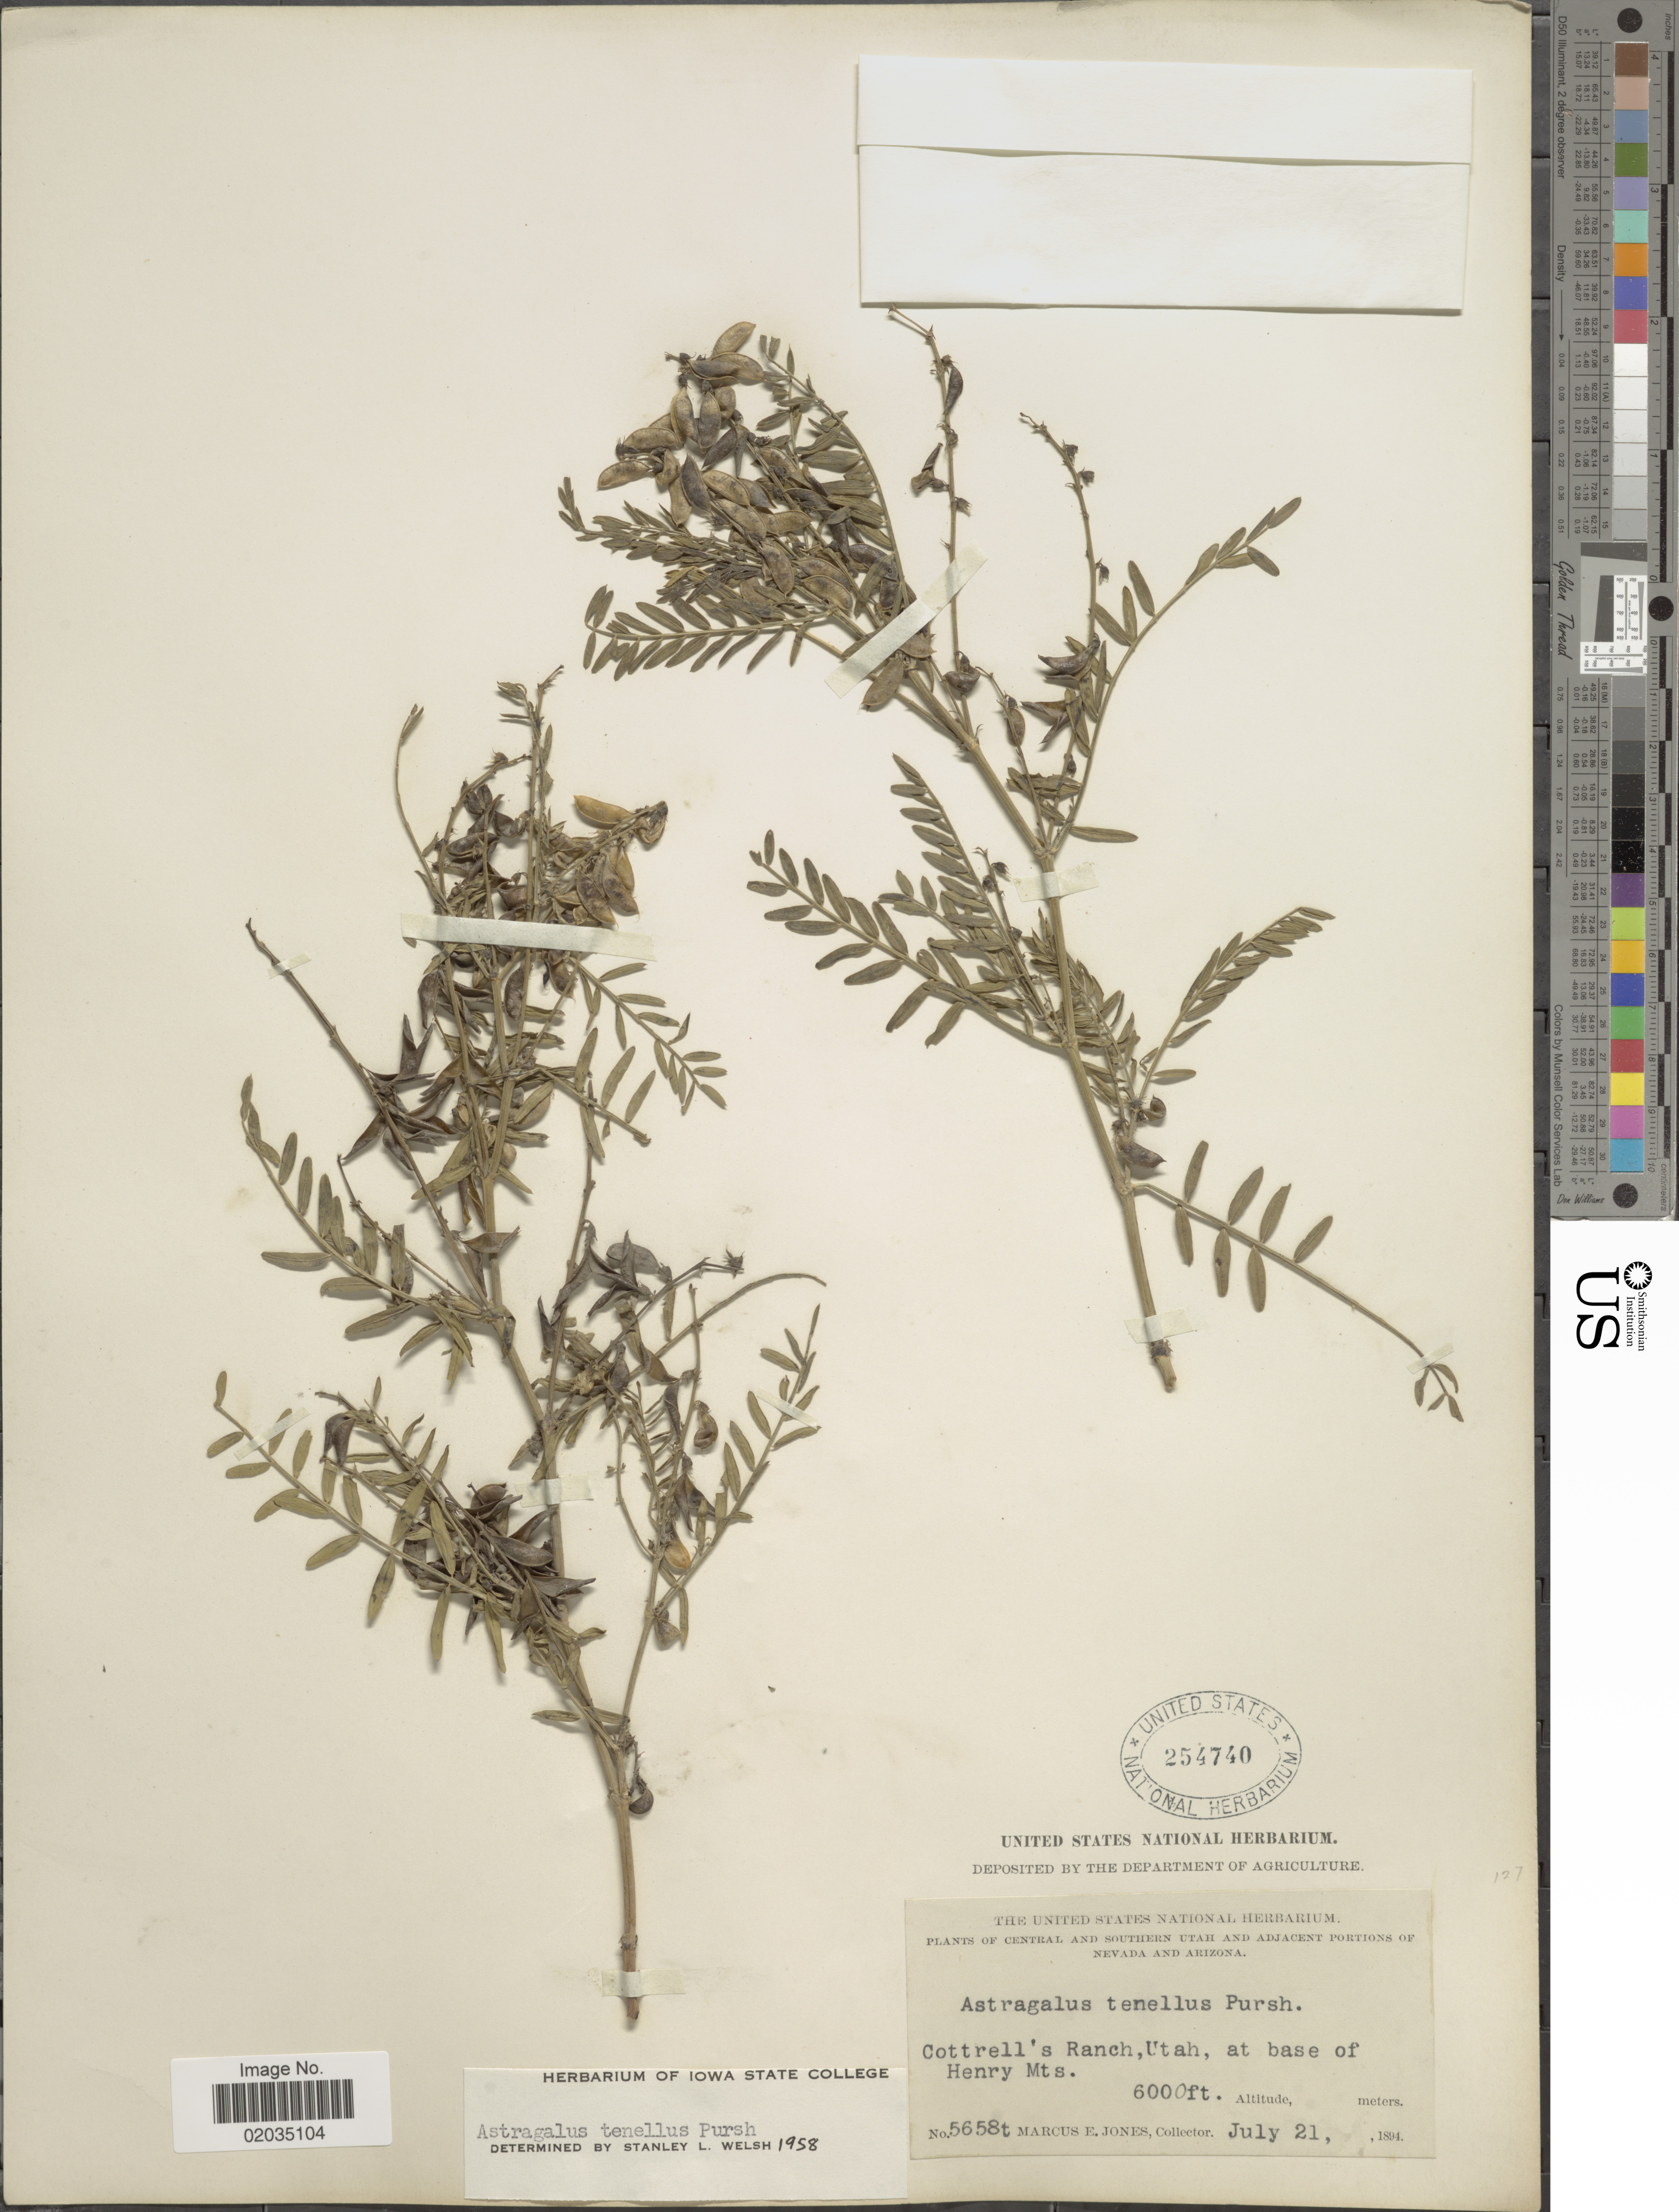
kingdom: Plantae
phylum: Tracheophyta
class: Magnoliopsida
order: Fabales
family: Fabaceae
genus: Astragalus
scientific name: Astragalus tenellus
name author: Pursh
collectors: M. E. Jones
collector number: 5658t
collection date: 1894-07-21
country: United States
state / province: Utah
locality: Central and Southern Utah and Adjacent Portions of Nevada and Arizona, Cottrell's Ranch, at base of Henry Mts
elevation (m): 1829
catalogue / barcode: US 254740